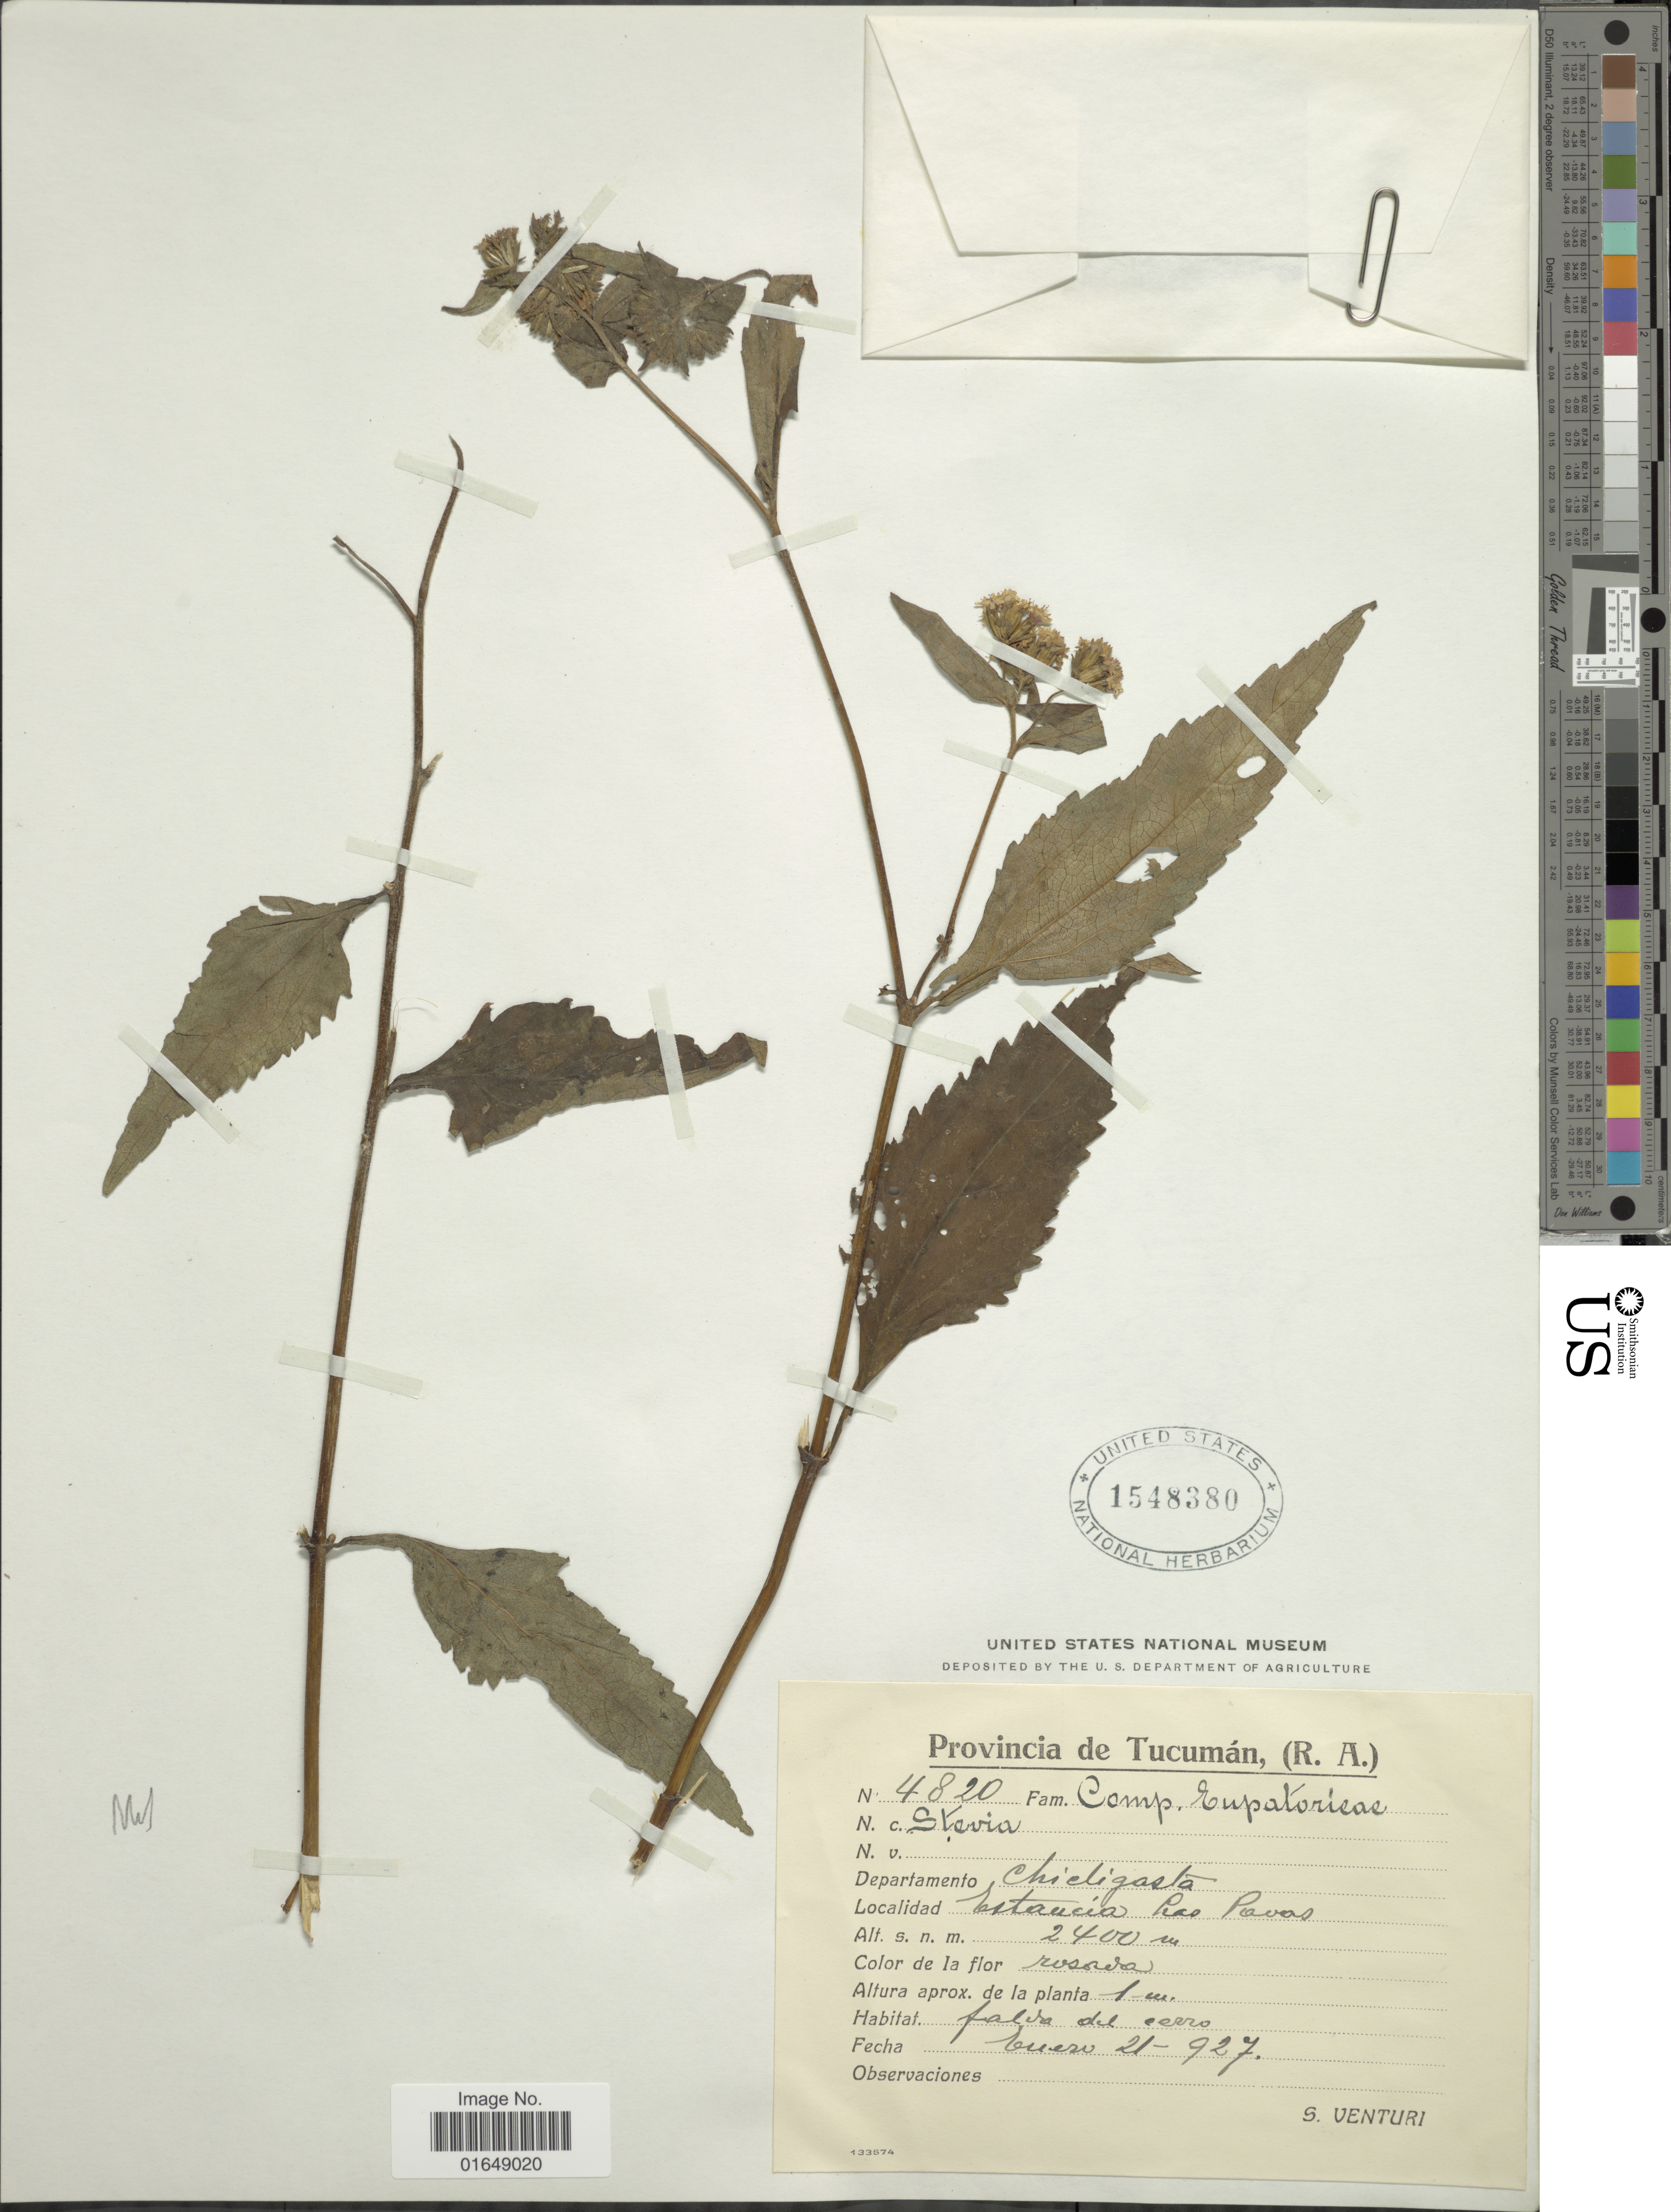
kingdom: Plantae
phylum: Tracheophyta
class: Magnoliopsida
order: Asterales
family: Asteraceae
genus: Stevia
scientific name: Stevia sp.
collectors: S. Venturi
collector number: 4820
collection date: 1927-01-21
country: Argentina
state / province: Tucuman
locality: (R.A.) Departamento Chicligasta, Estancia Las Pavas.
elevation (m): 2400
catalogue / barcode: US 1548380